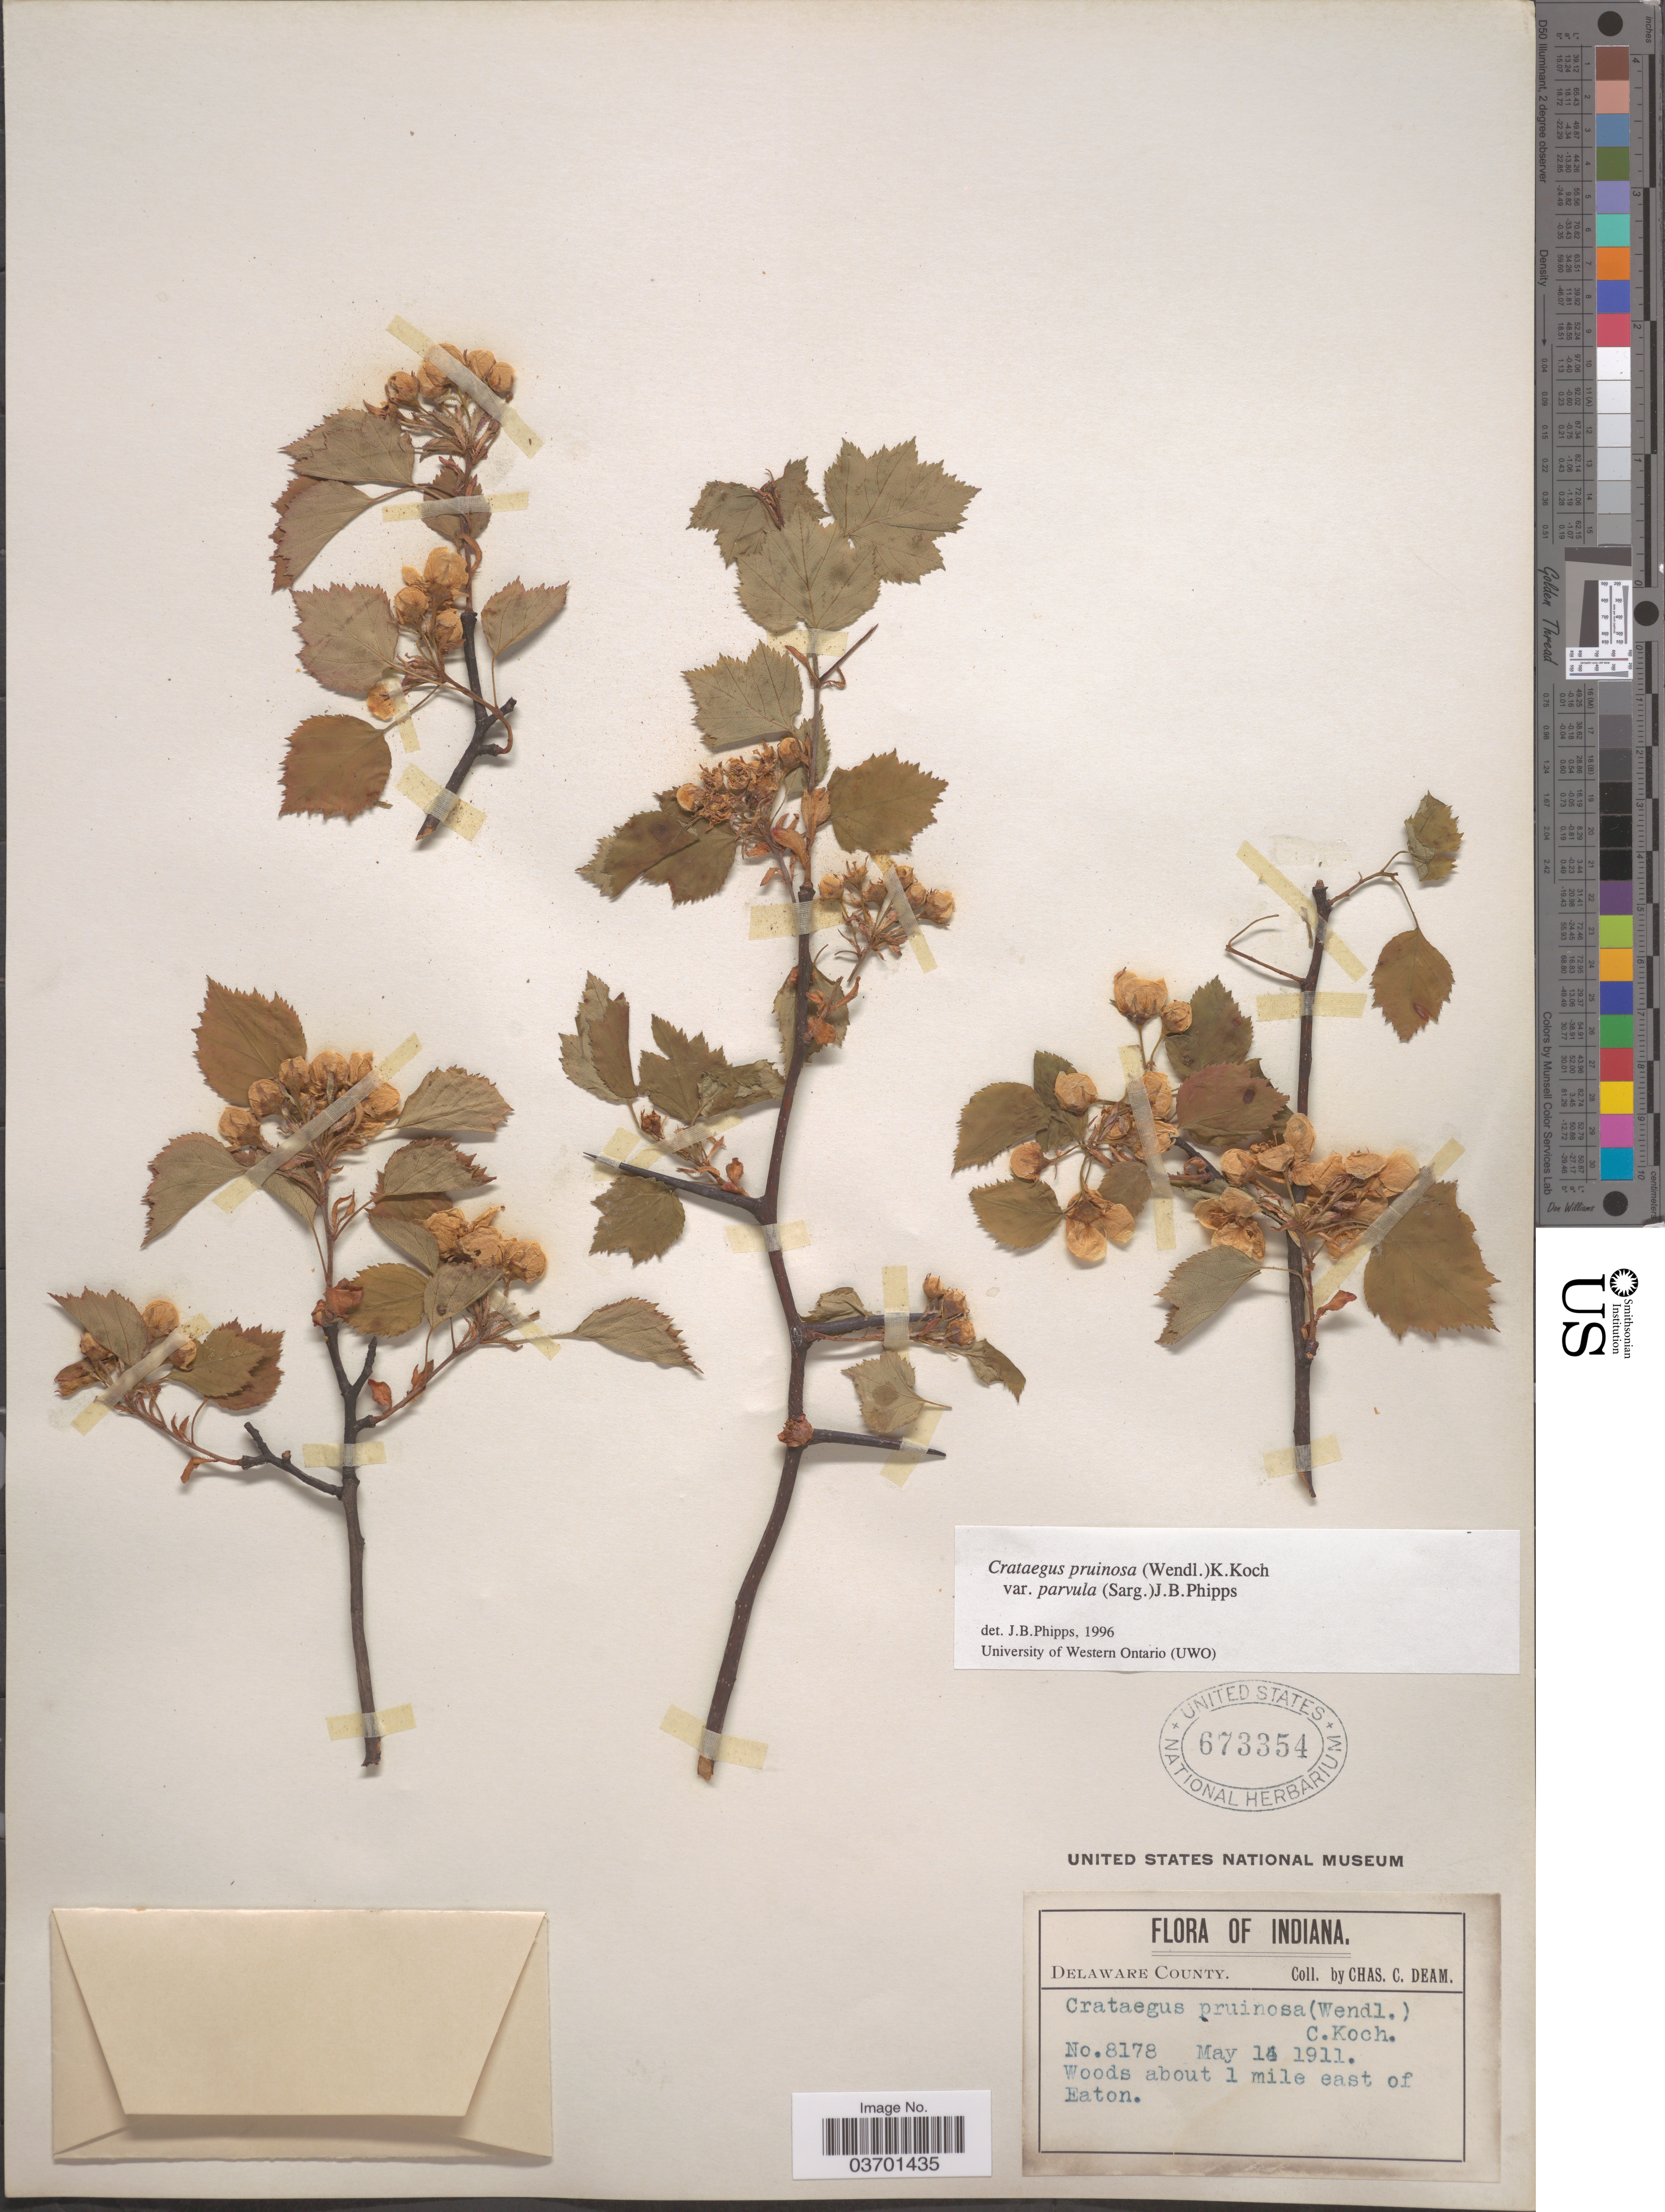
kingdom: Plantae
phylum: Tracheophyta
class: Magnoliopsida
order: Rosales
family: Rosaceae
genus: Crataegus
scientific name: Crataegus pruinosa var. parvula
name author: (Sarg.) J.B. Phipps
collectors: C. C. Deam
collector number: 8178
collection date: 1911-05-14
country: United States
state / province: Indiana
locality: Woods about 1 mile east of Eaton.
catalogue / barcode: US 673354